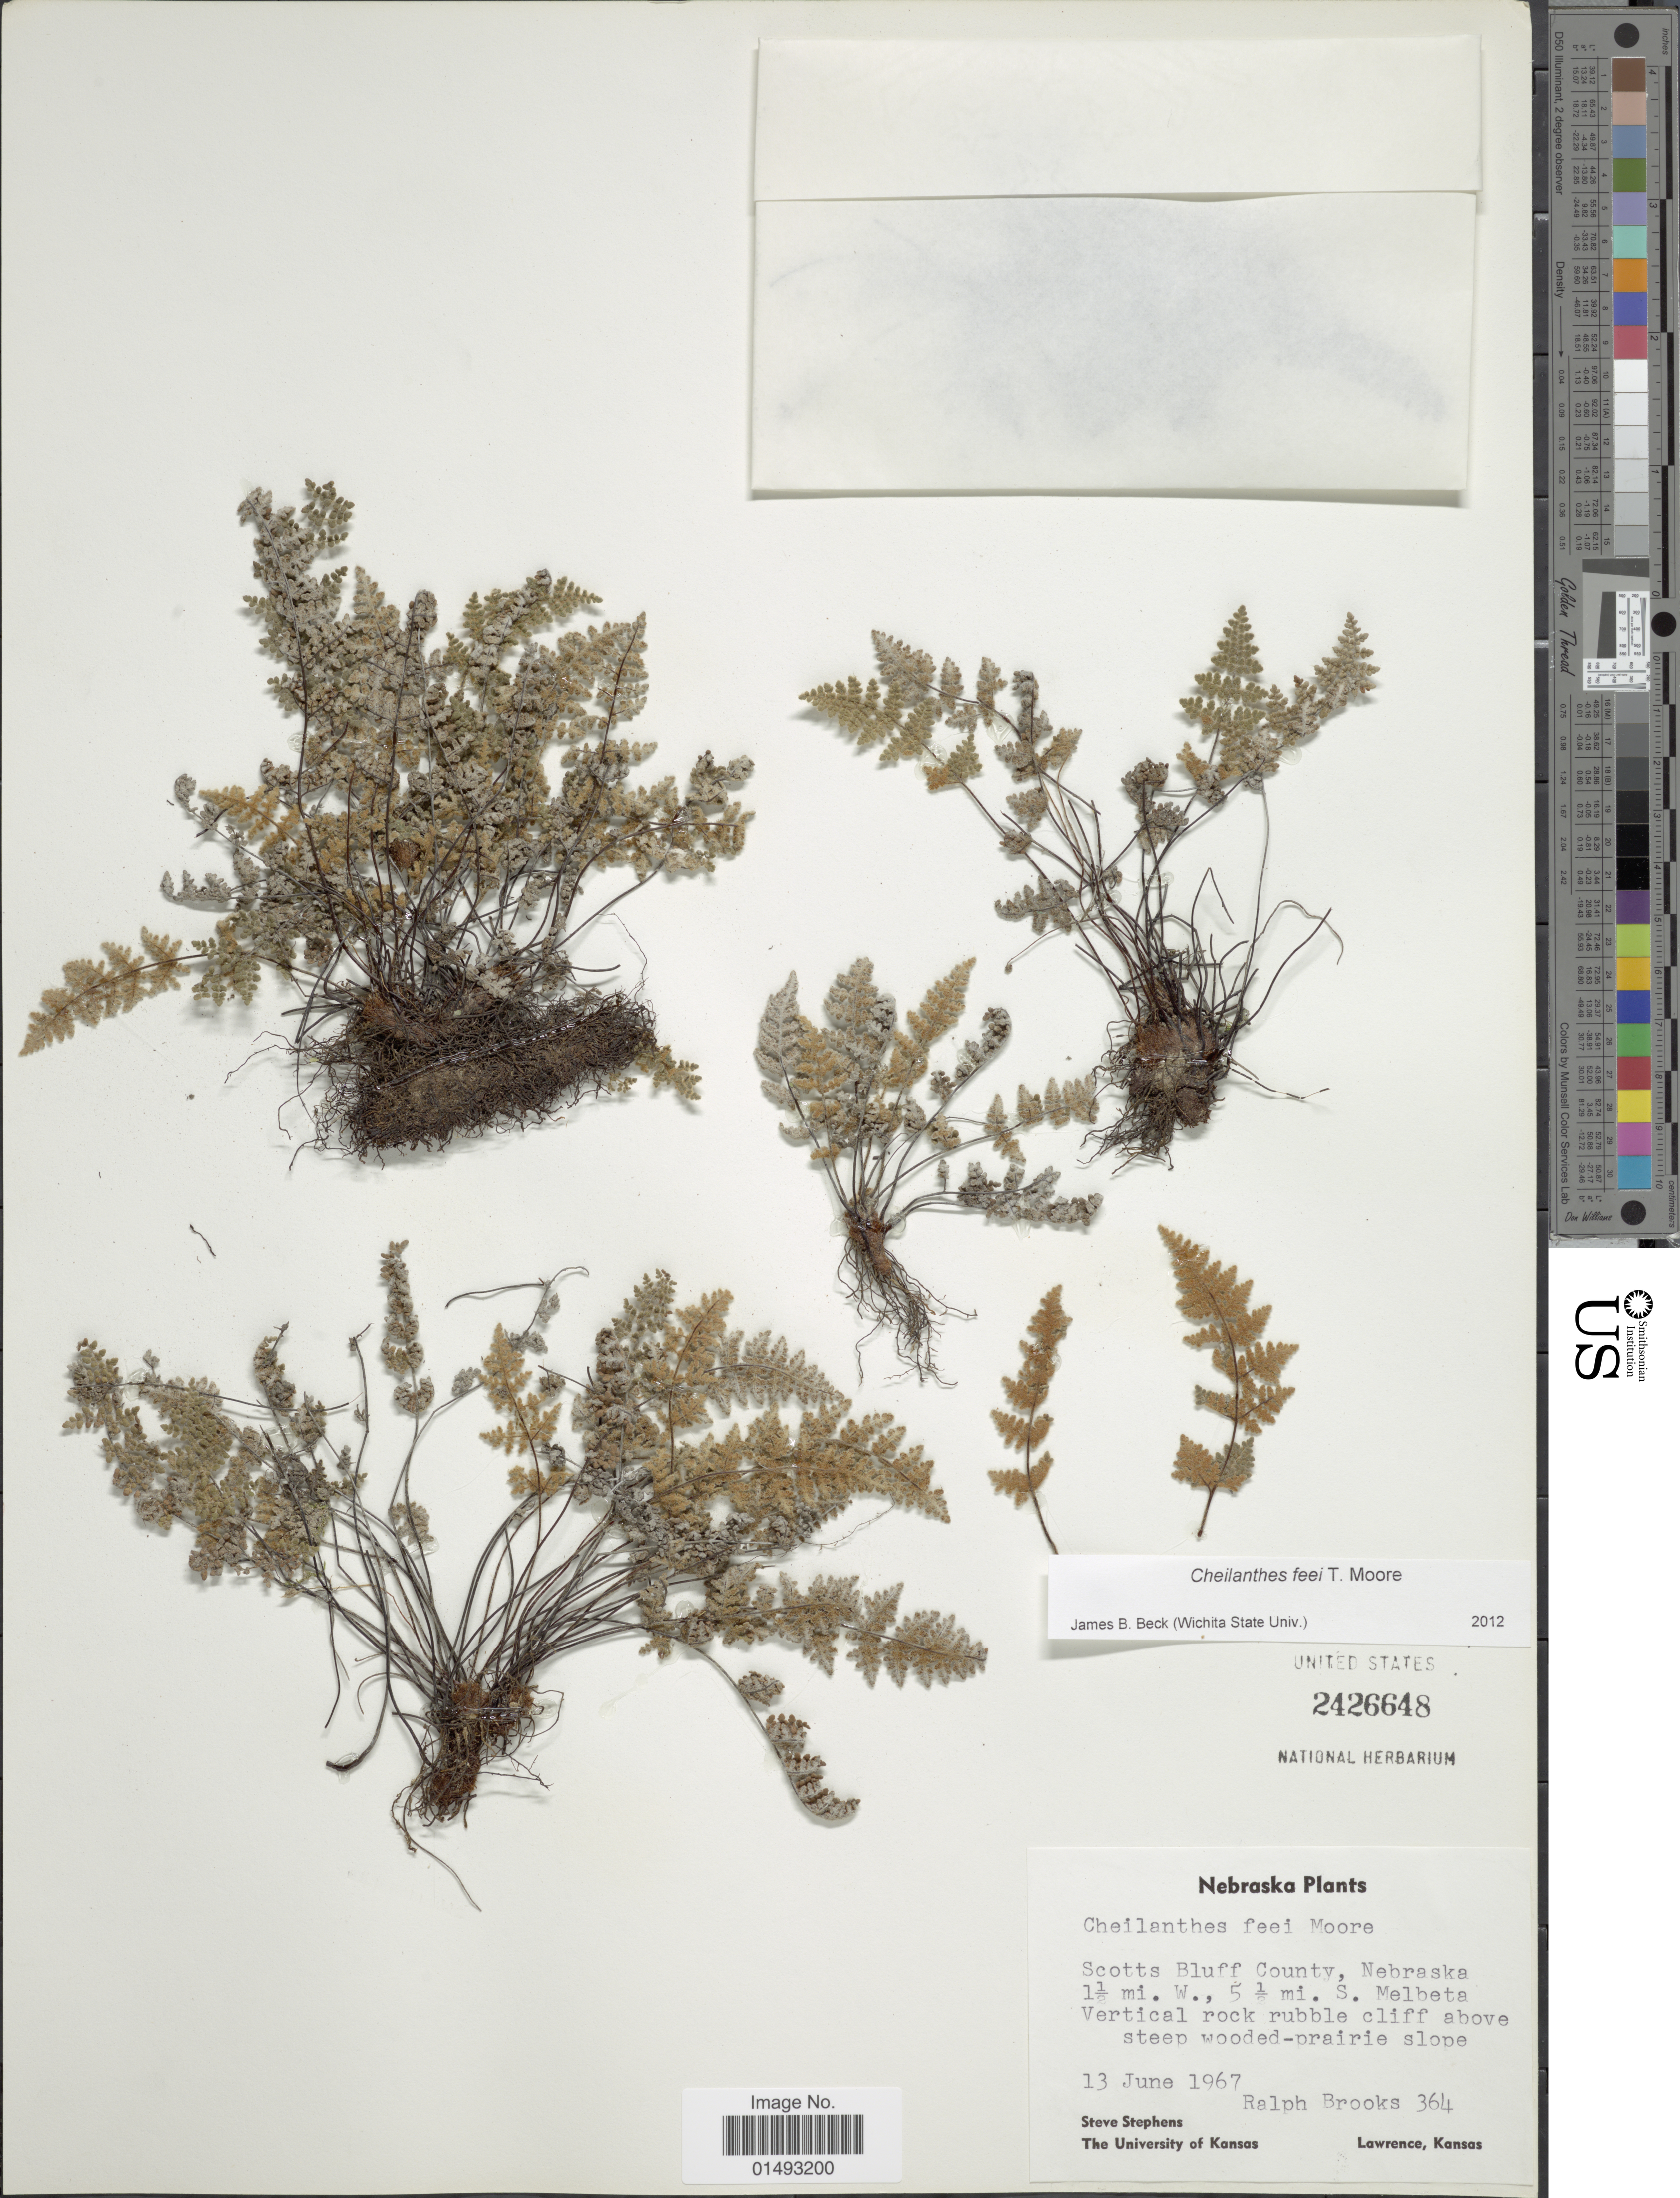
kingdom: Plantae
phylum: Tracheophyta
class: Polypodiopsida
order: Polypodiales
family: Pteridaceae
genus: Myriopteris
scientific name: Myriopteris gracilis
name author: Fée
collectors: R. E. Brooks & S. Stephens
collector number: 364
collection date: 1967-06-13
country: United States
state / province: Nebraska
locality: Scott Bluff County, 1½mi. W., 5½ mi. S. Melbeta. Vertical rock rubble cliff above steep wooded-prairie slope, Lawrence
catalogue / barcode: US 2426648